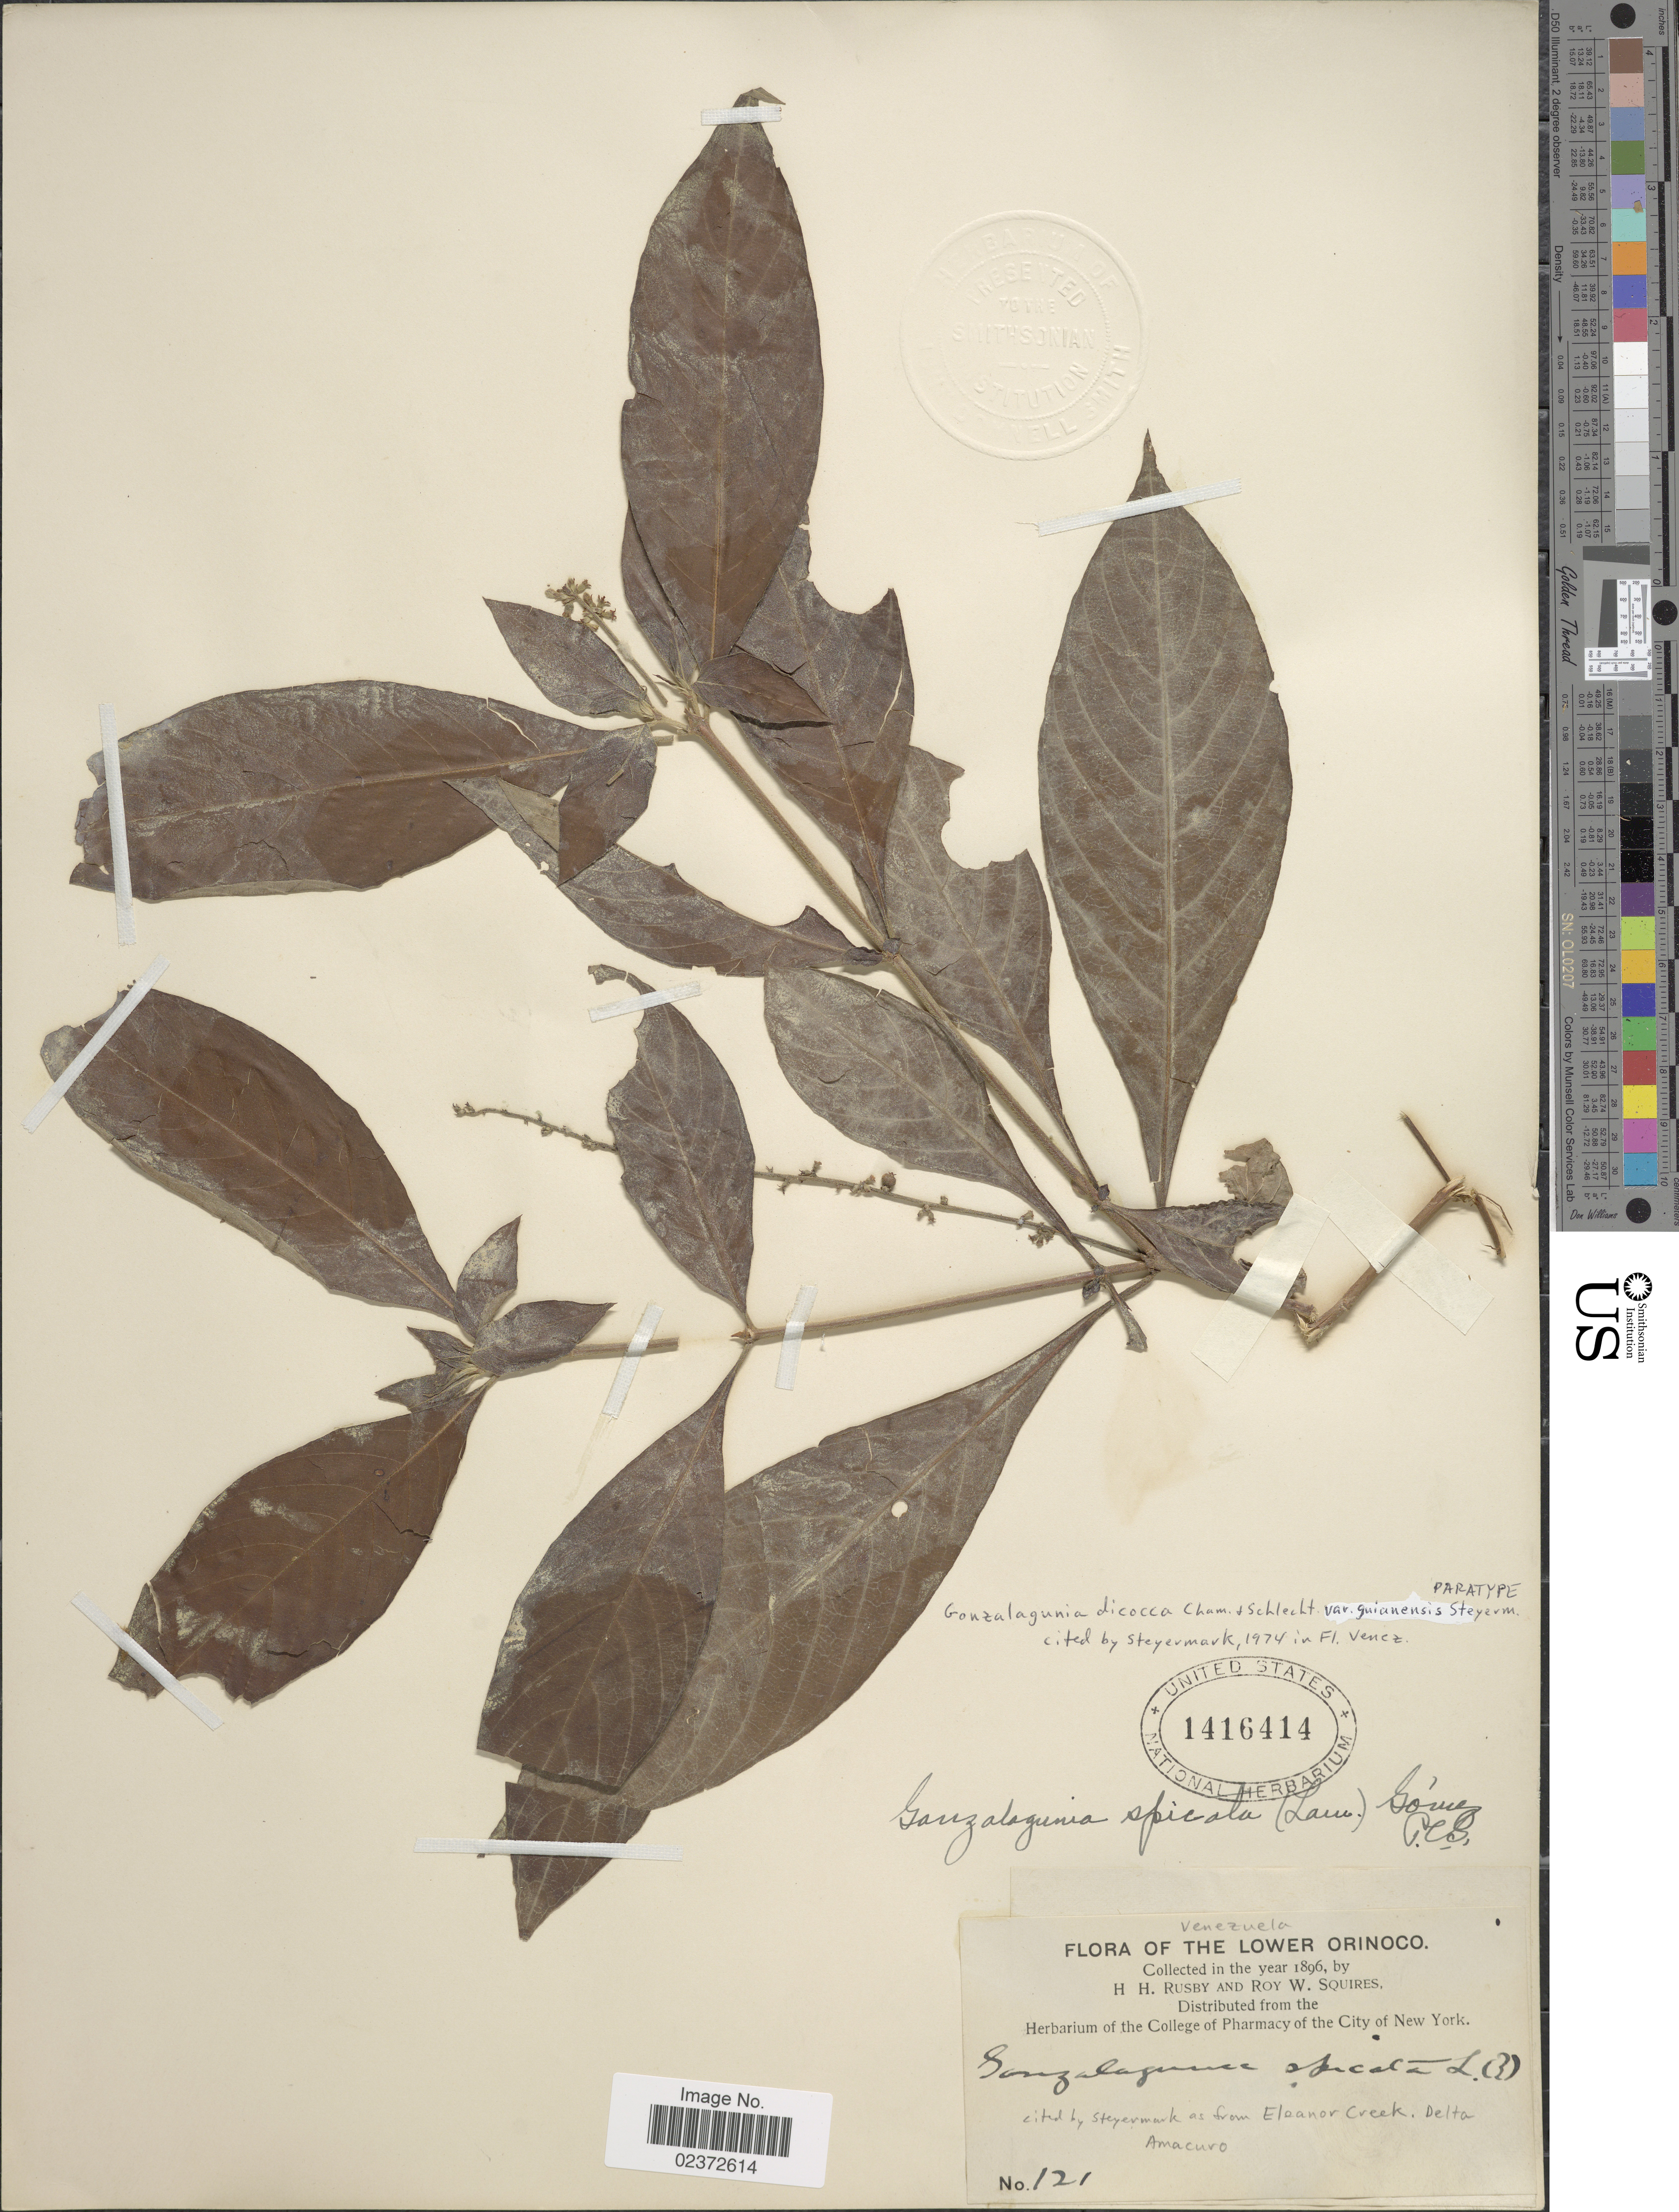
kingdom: Plantae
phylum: Tracheophyta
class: Magnoliopsida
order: Gentianales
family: Rubiaceae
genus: Gonzalagunia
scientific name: Gonzalagunia dicocca var. guianensis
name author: Steyerm.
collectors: H. H. Rusby & R. Squires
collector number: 121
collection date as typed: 1896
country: Venezuela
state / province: Delta Amacuro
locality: Lower Orinoco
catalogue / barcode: US 1416414